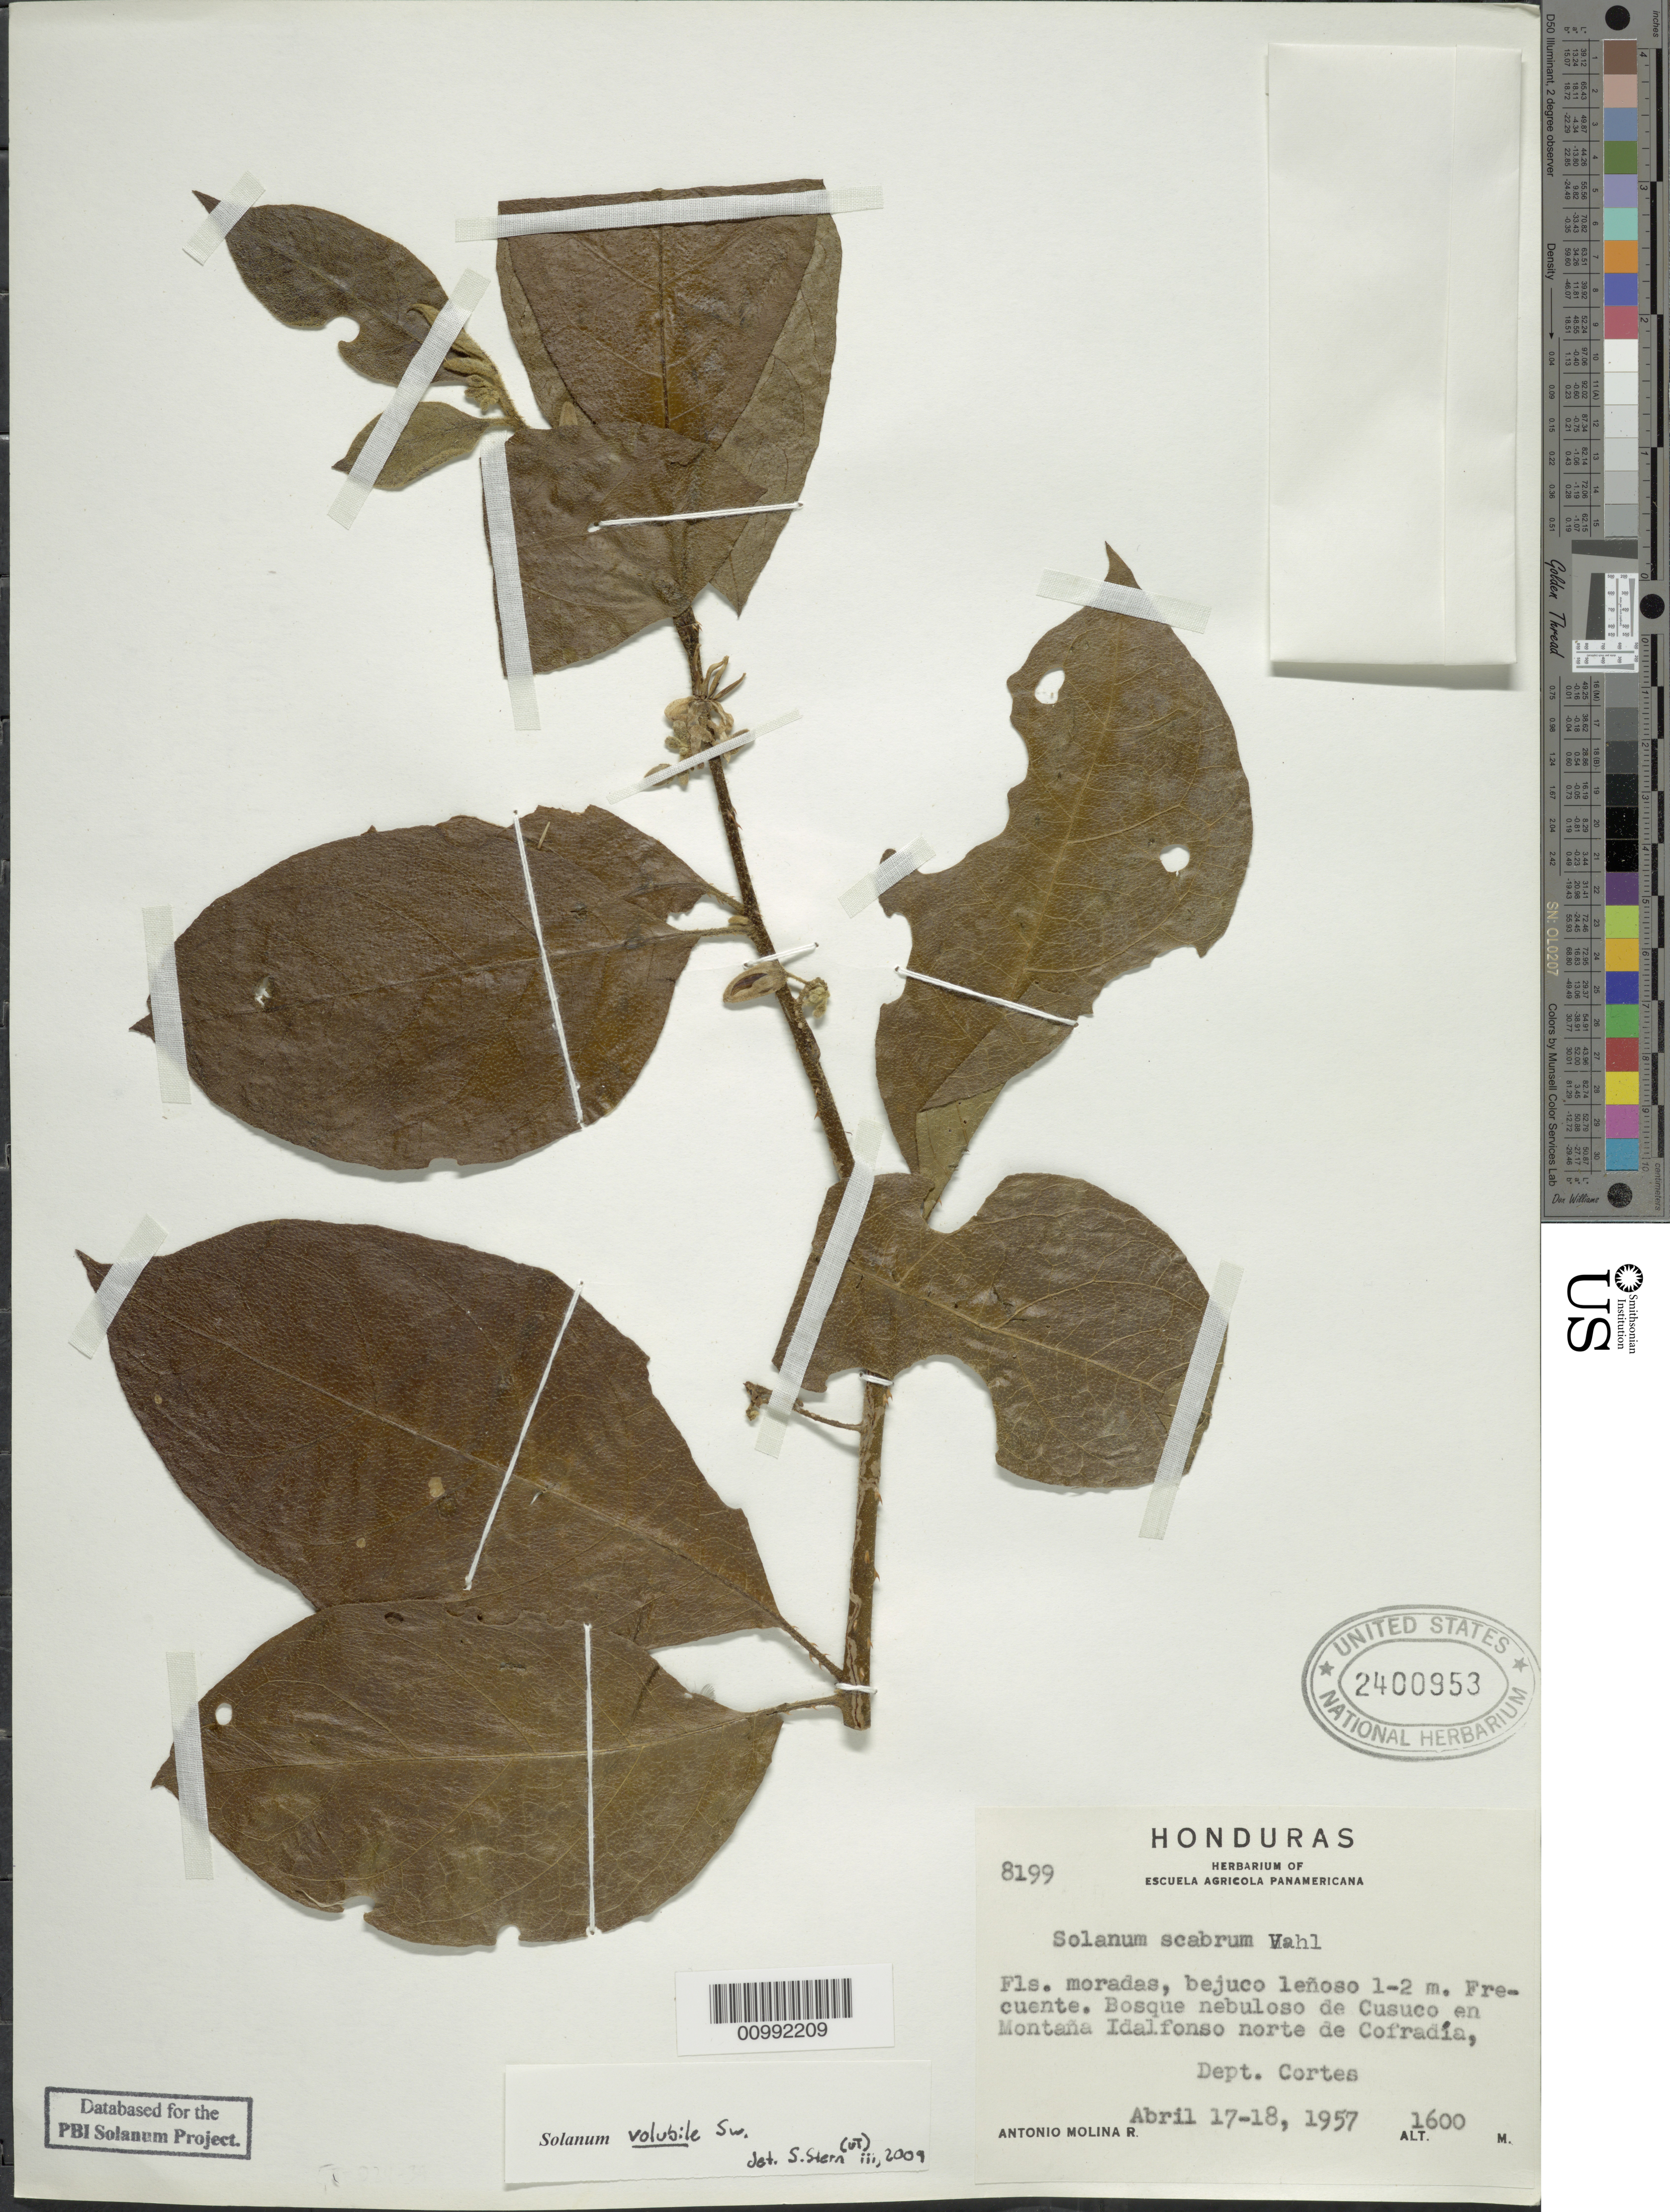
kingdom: Plantae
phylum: Tracheophyta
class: Magnoliopsida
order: Solanales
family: Solanaceae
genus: Solanum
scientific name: Solanum volubile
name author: Sw.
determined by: Stern, Stephen, (UNITED STATES)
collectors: A. Molina R.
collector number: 8199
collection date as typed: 17 Apr 1957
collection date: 1957-04-17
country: Honduras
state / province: Cortés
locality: Bosque nebuloso de Cusuco, en montaña Idalfonso norte de Cofradía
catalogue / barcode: US 2400953